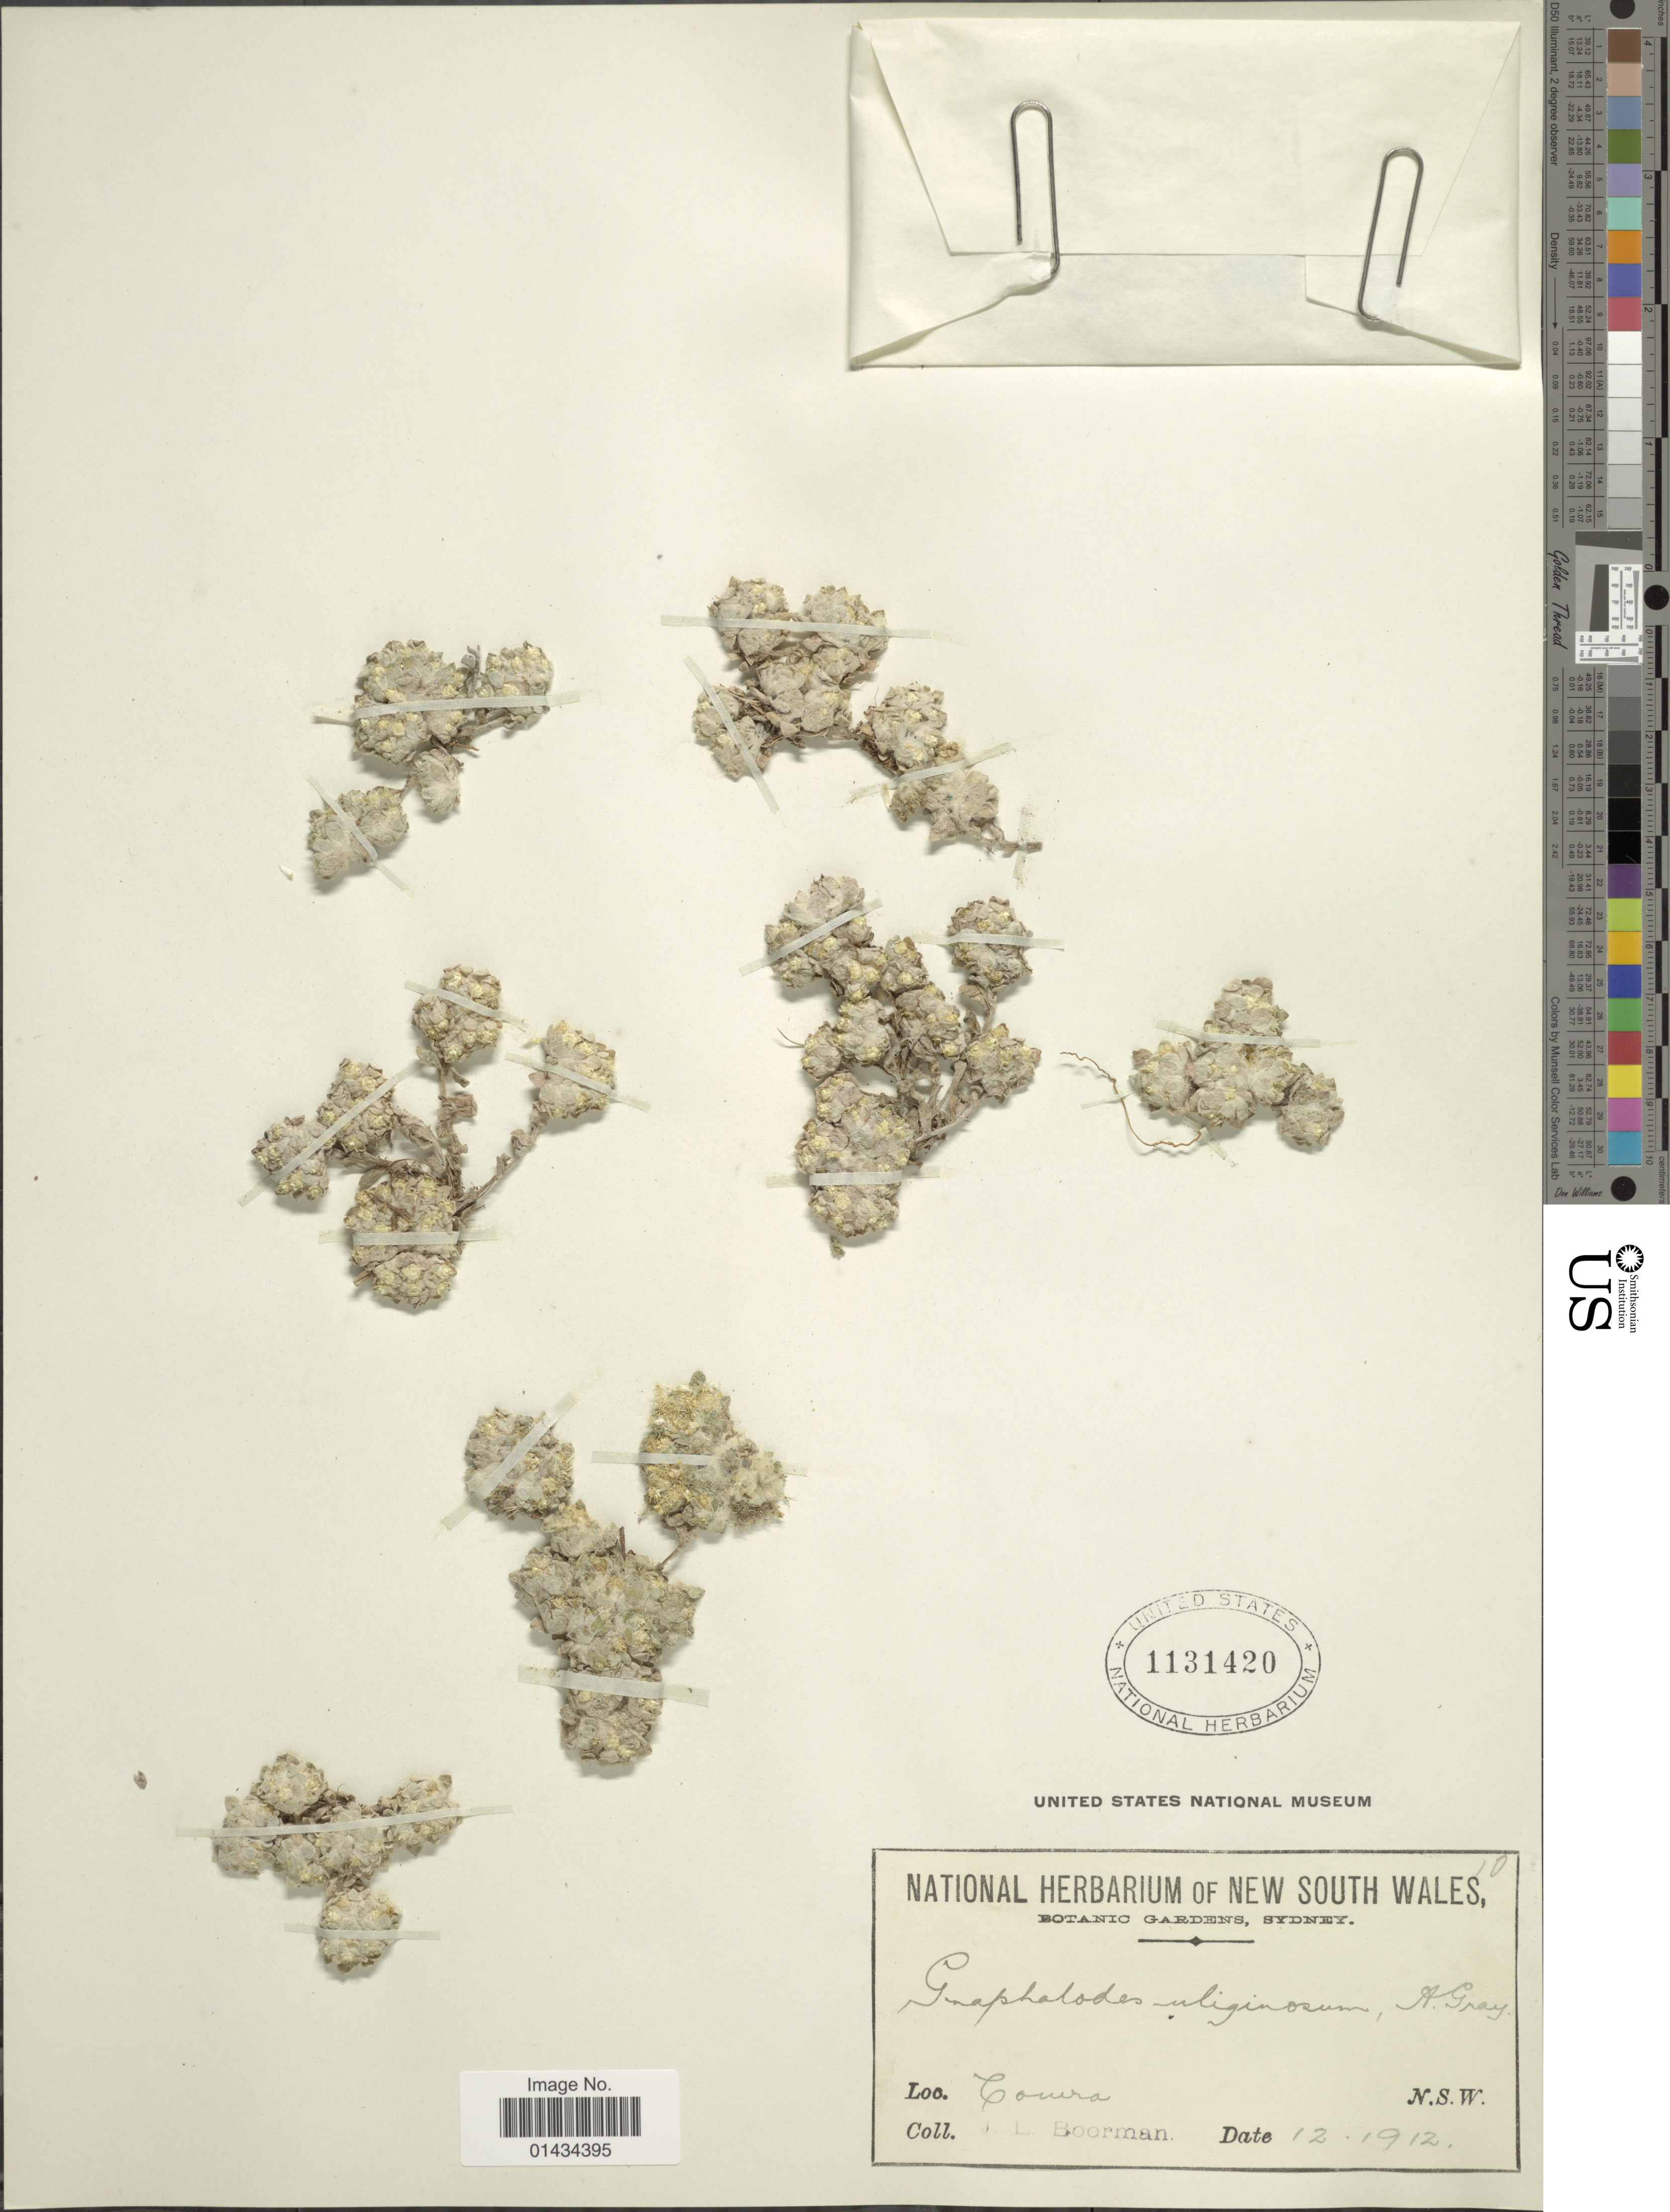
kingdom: Plantae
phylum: Tracheophyta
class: Magnoliopsida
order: Asterales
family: Asteraceae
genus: Actinobole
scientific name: Actinobole uliginosum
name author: (A. Gray) H. Eichler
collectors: J. Boorman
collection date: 1912-12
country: Australia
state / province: New South Wales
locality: Comra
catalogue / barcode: US 1131420